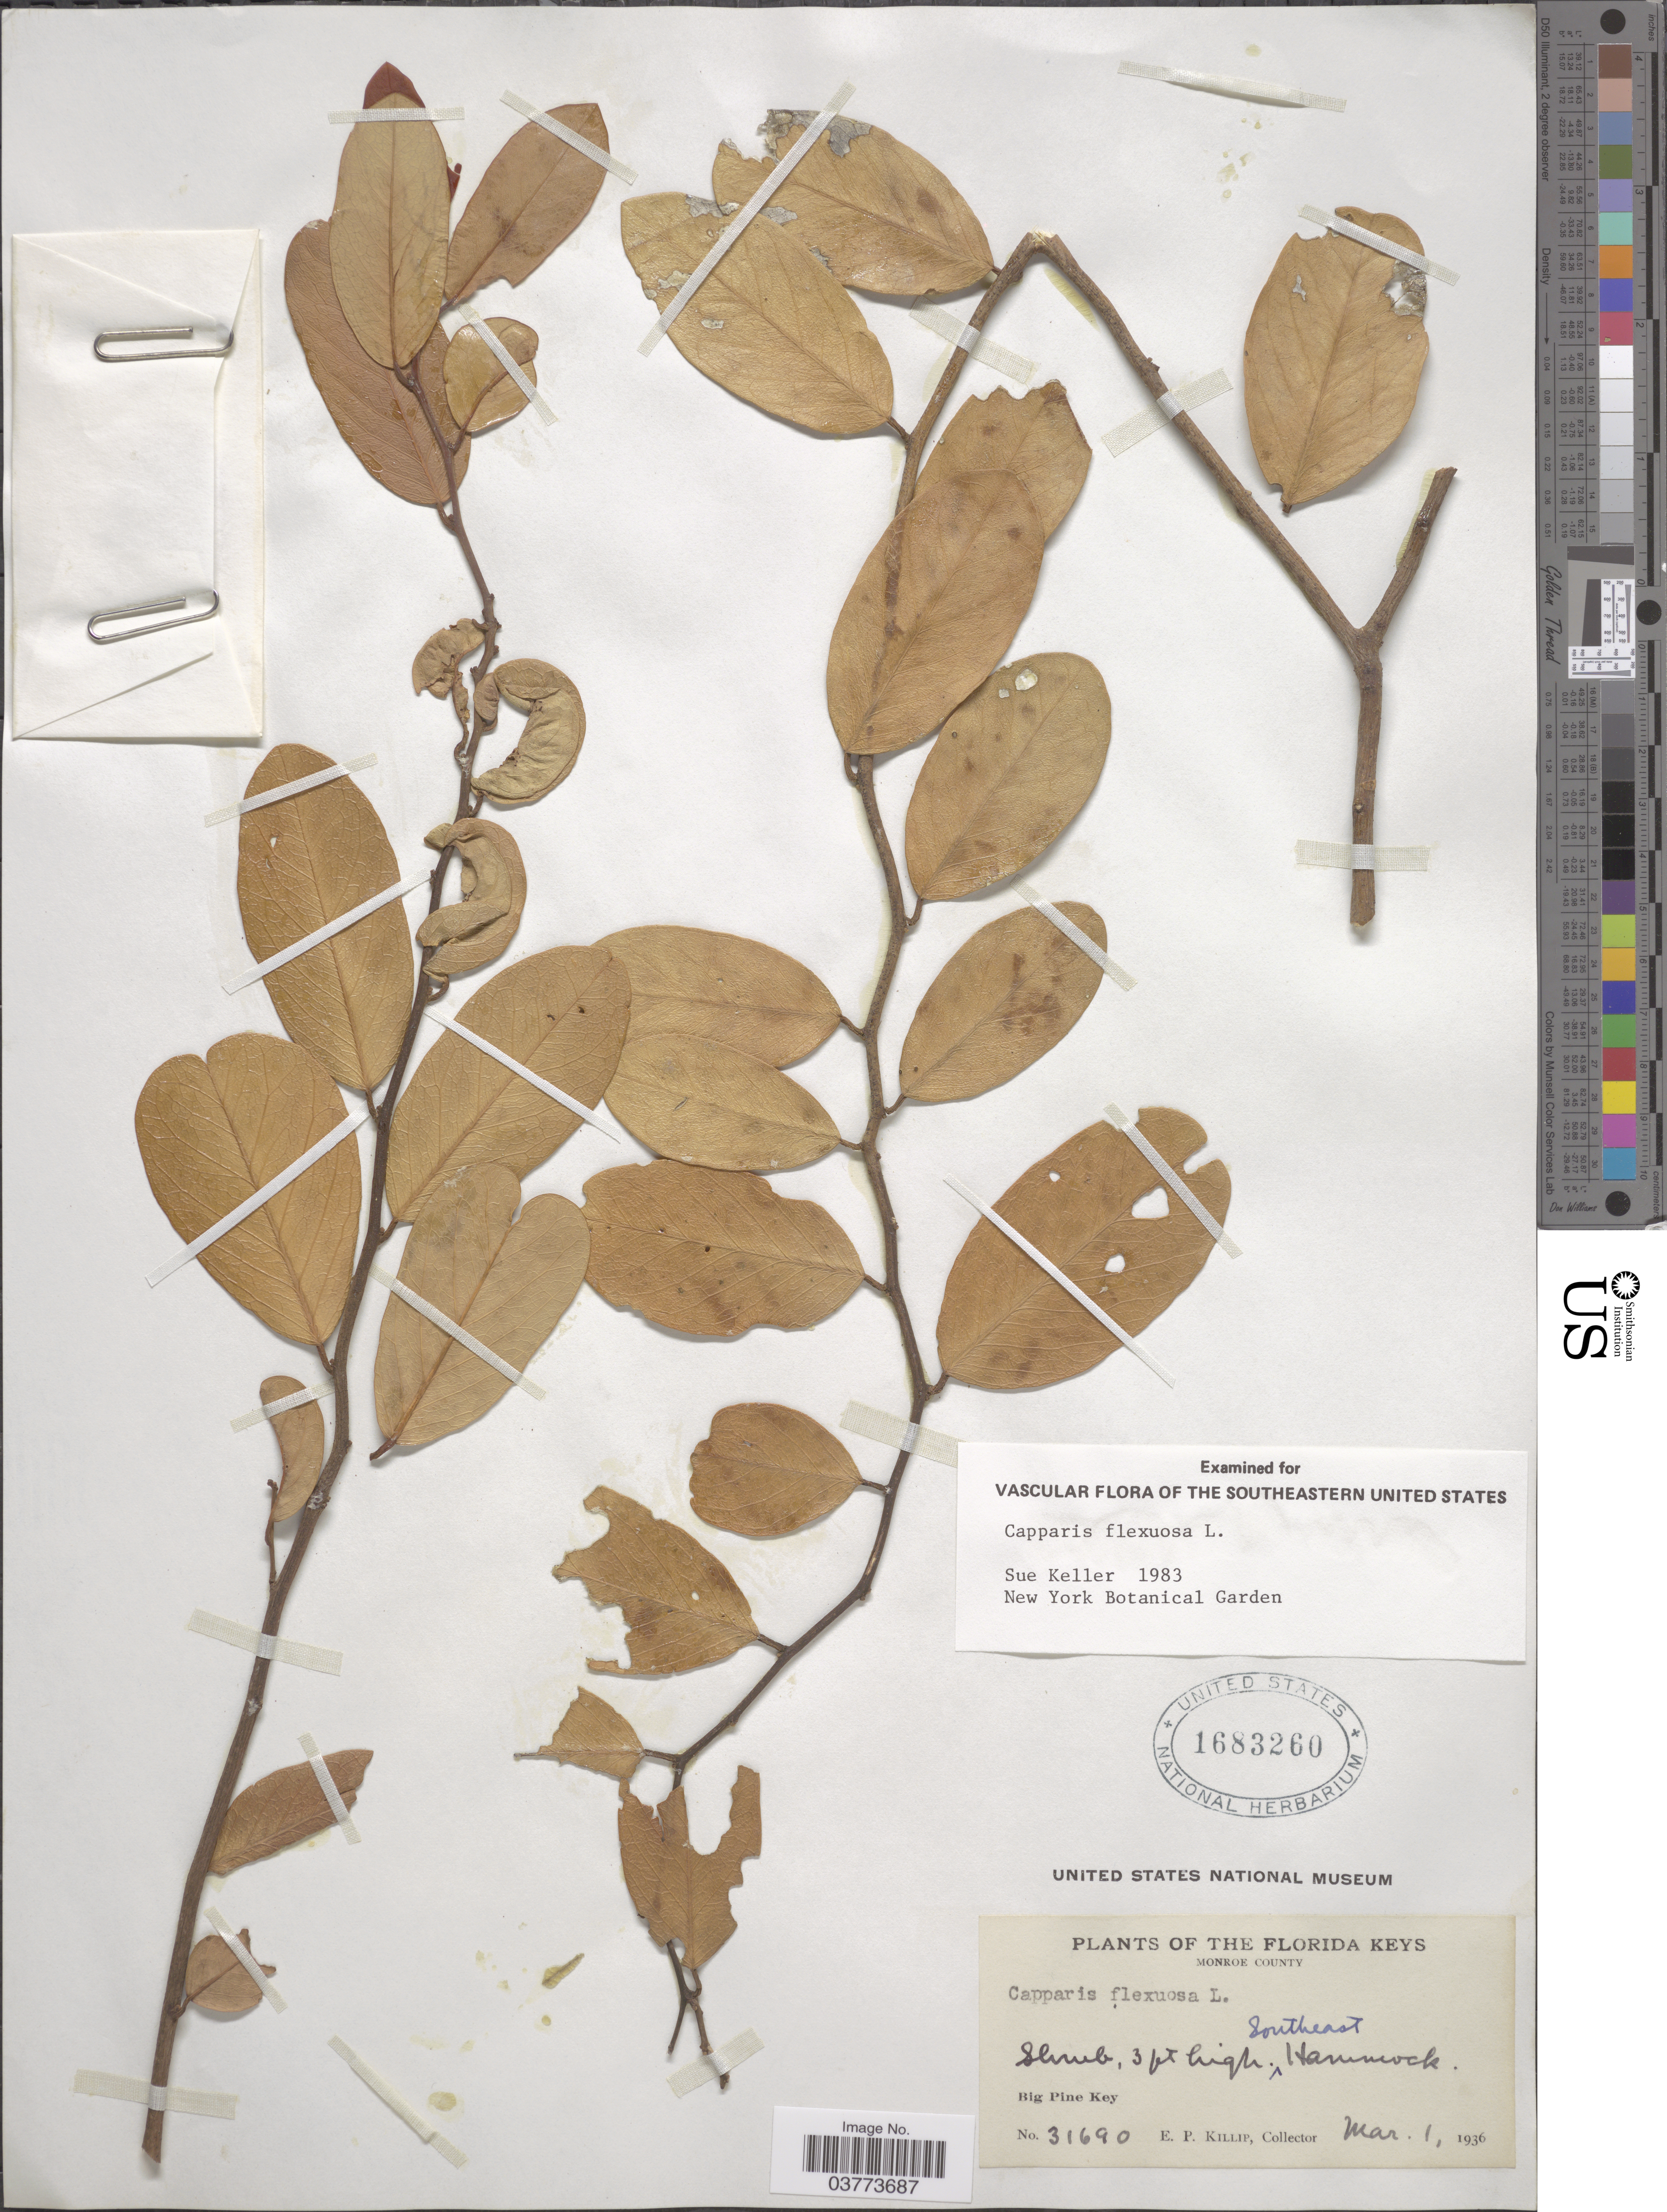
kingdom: Plantae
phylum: Tracheophyta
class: Magnoliopsida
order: Brassicales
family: Capparaceae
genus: Cynophalla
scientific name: Cynophalla flexuosa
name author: (L.) J. Presl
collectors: E. P. Killip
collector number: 31690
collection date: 1936-03-01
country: United States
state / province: Florida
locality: The Florida Keys. Monroe County. Southeast Hammock. Big Pine Key.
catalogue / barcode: US 1683260